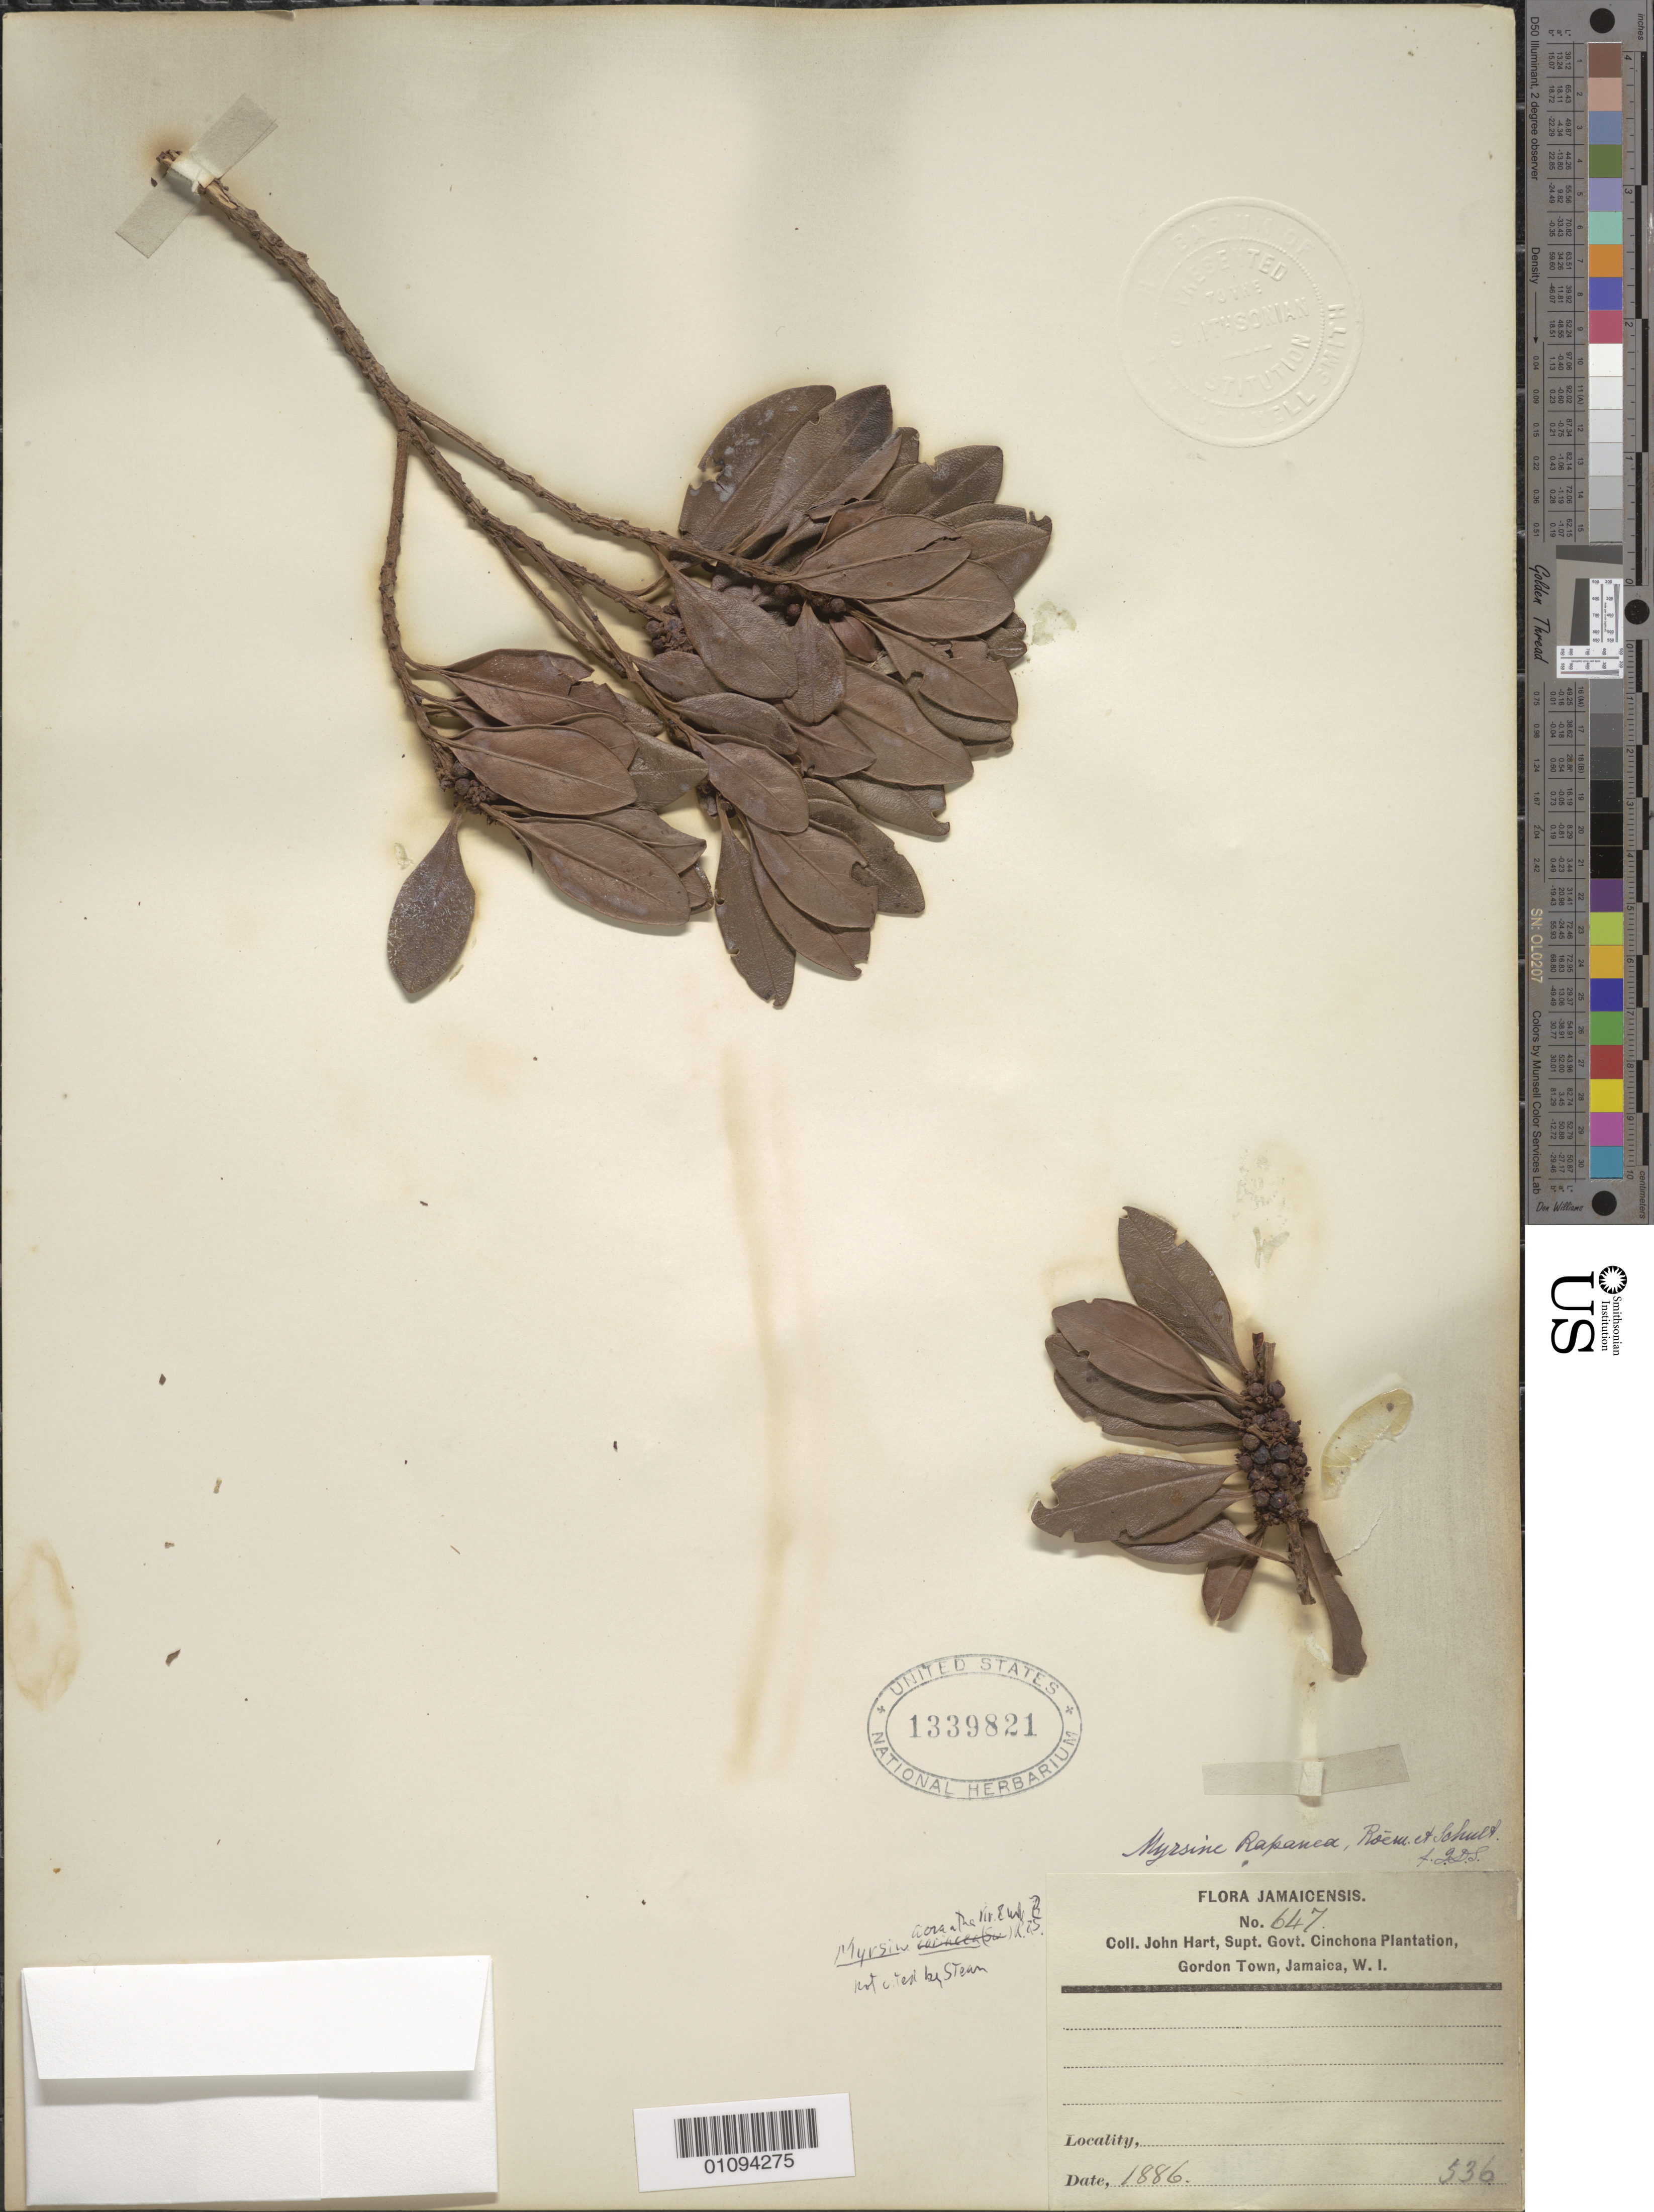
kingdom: Plantae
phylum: Tracheophyta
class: Magnoliopsida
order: Ericales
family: Primulaceae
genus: Myrsine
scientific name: Myrsine acrantha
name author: Krug & Urb.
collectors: J. Hart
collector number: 647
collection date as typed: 1886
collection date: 1886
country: Jamaica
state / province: Saint Andrew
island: Jamaica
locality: Gordon Town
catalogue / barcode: US 1339821